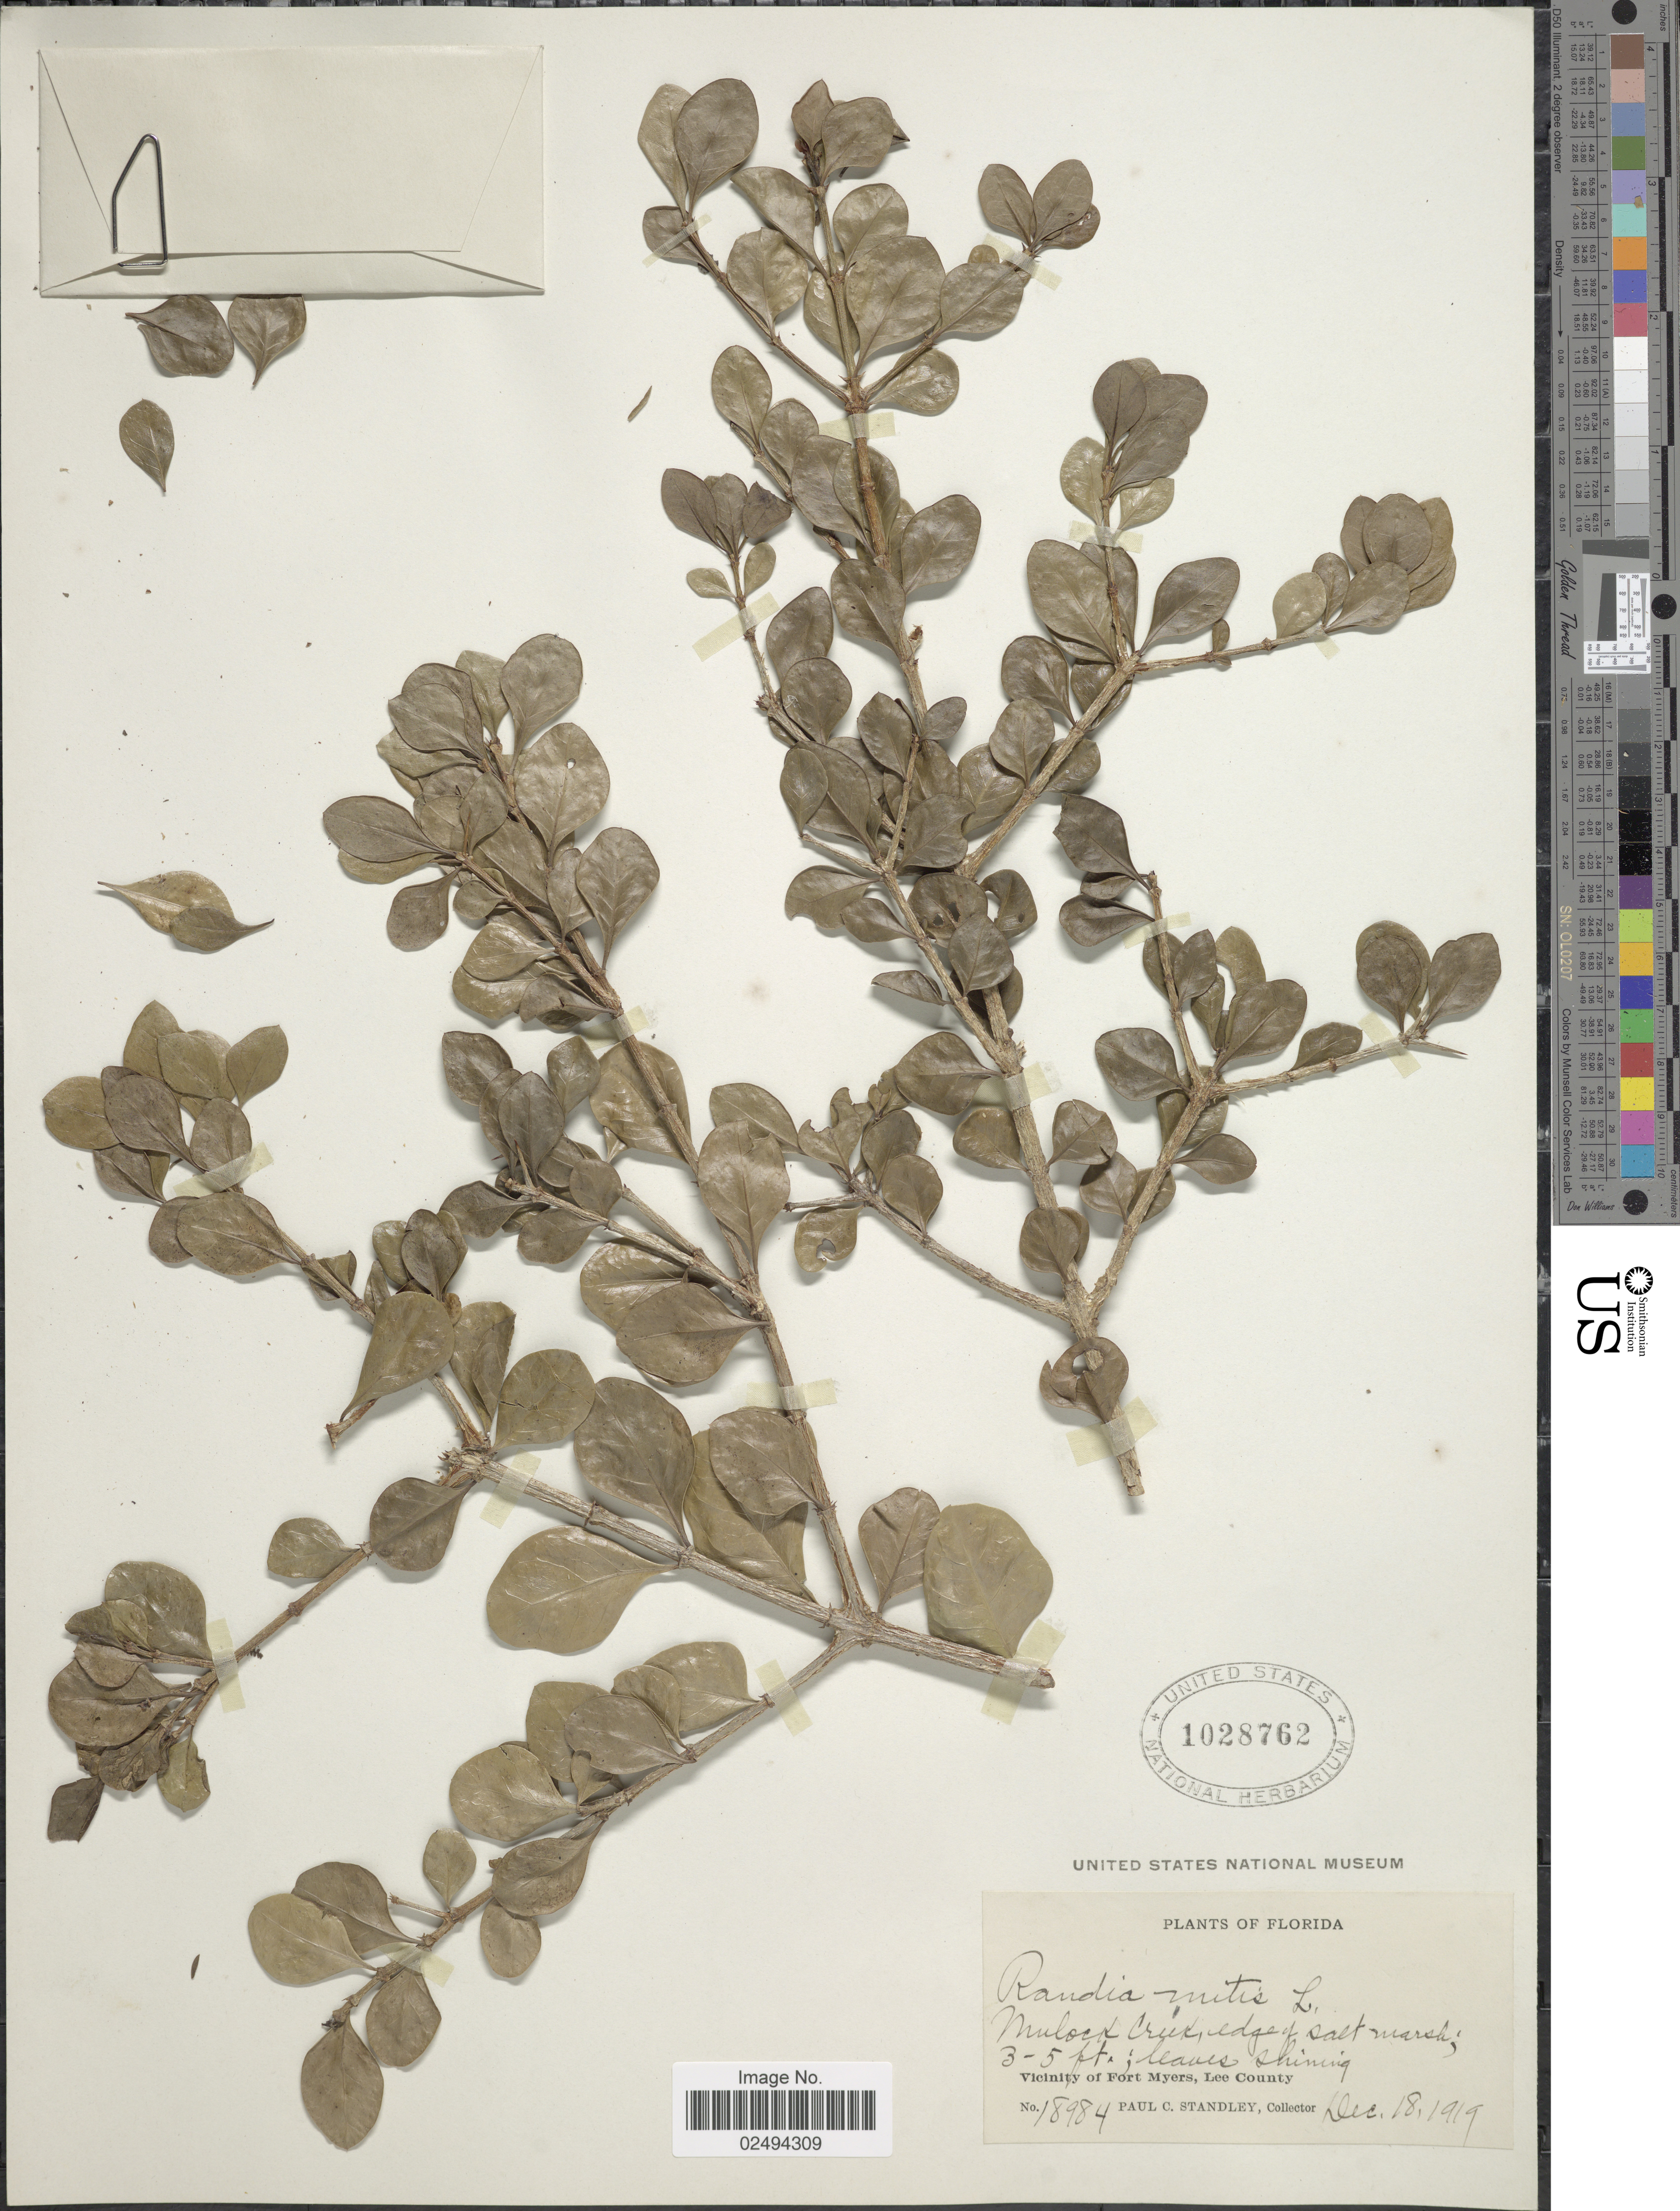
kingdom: Plantae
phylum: Tracheophyta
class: Magnoliopsida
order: Gentianales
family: Rubiaceae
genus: Randia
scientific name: Randia aculeata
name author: L.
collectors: P. C. Standley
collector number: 18984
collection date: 1919-12-18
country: United States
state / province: Florida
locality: Mulock Creek; edge of salt marsh; Vicinity of Fort Meyers, Lee County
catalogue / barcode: US 1028762